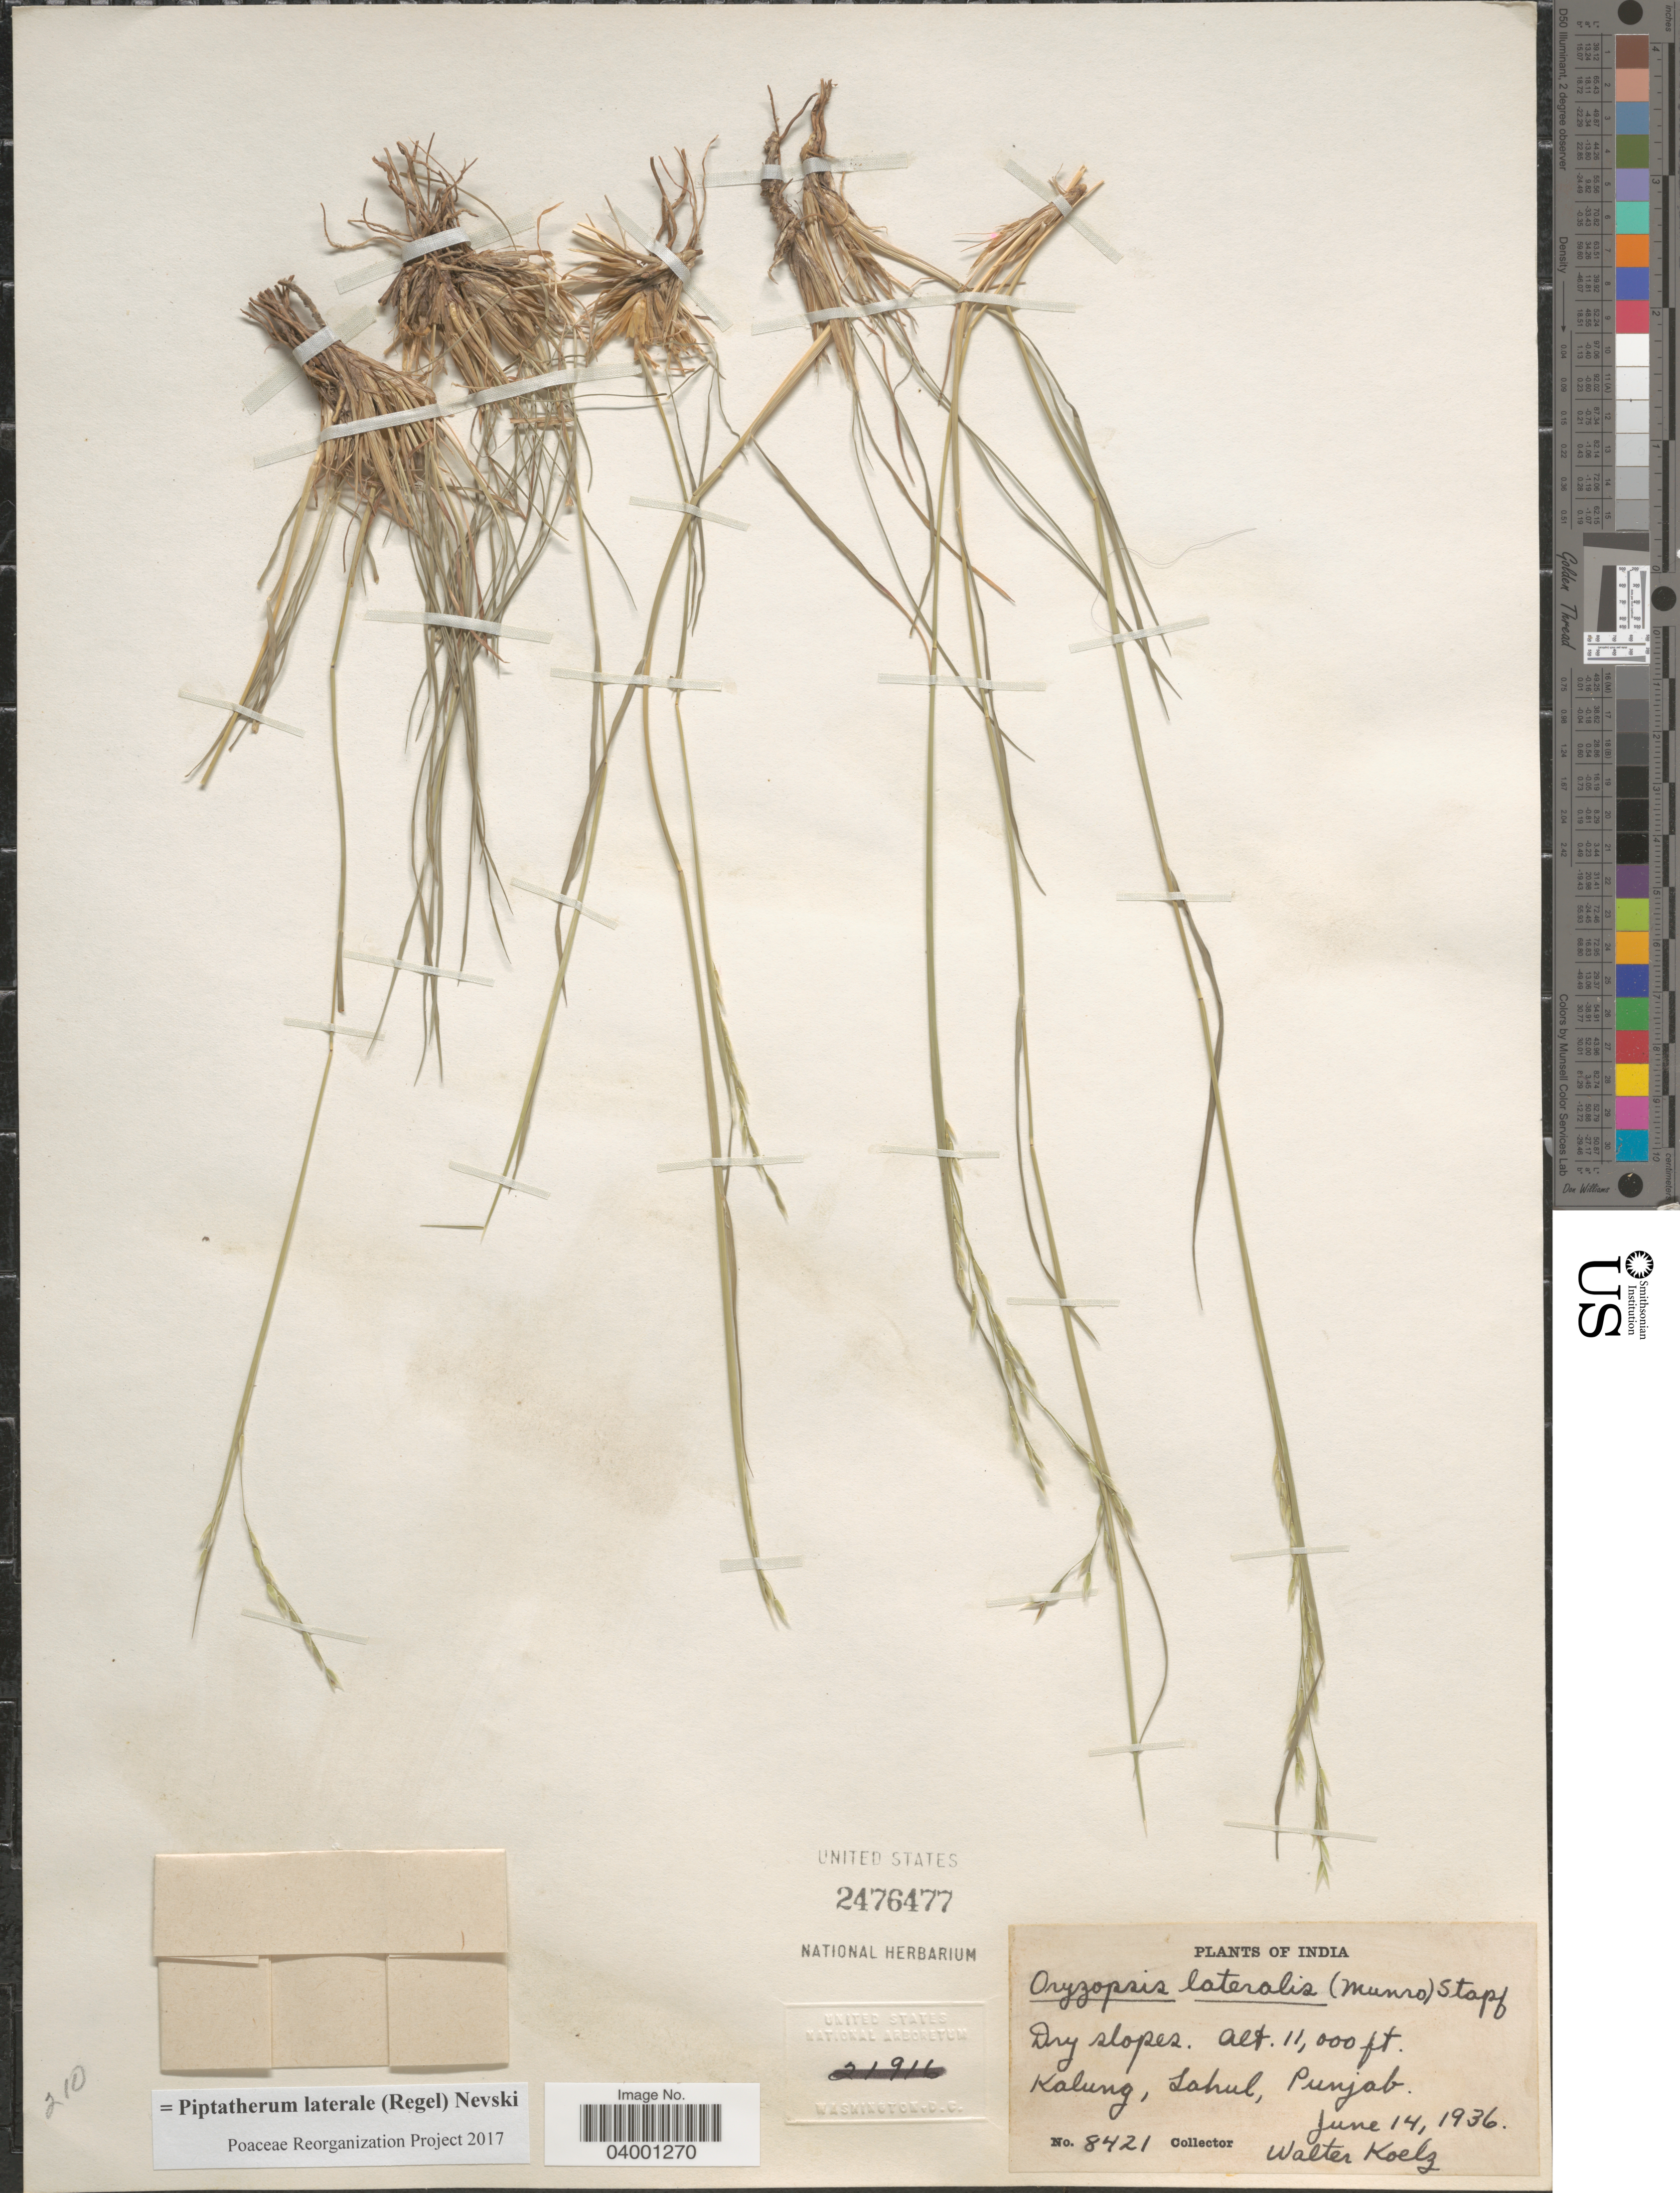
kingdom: Plantae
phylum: Tracheophyta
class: Liliopsida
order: Poales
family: Poaceae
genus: Piptatherum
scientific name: Piptatherum laterale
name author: (Munro ex Regel) Munro ex Nevski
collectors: W. N. Koelz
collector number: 8421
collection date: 1936-06-14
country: India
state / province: Punjab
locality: Kalung, Lahul.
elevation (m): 3353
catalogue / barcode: US 2476477